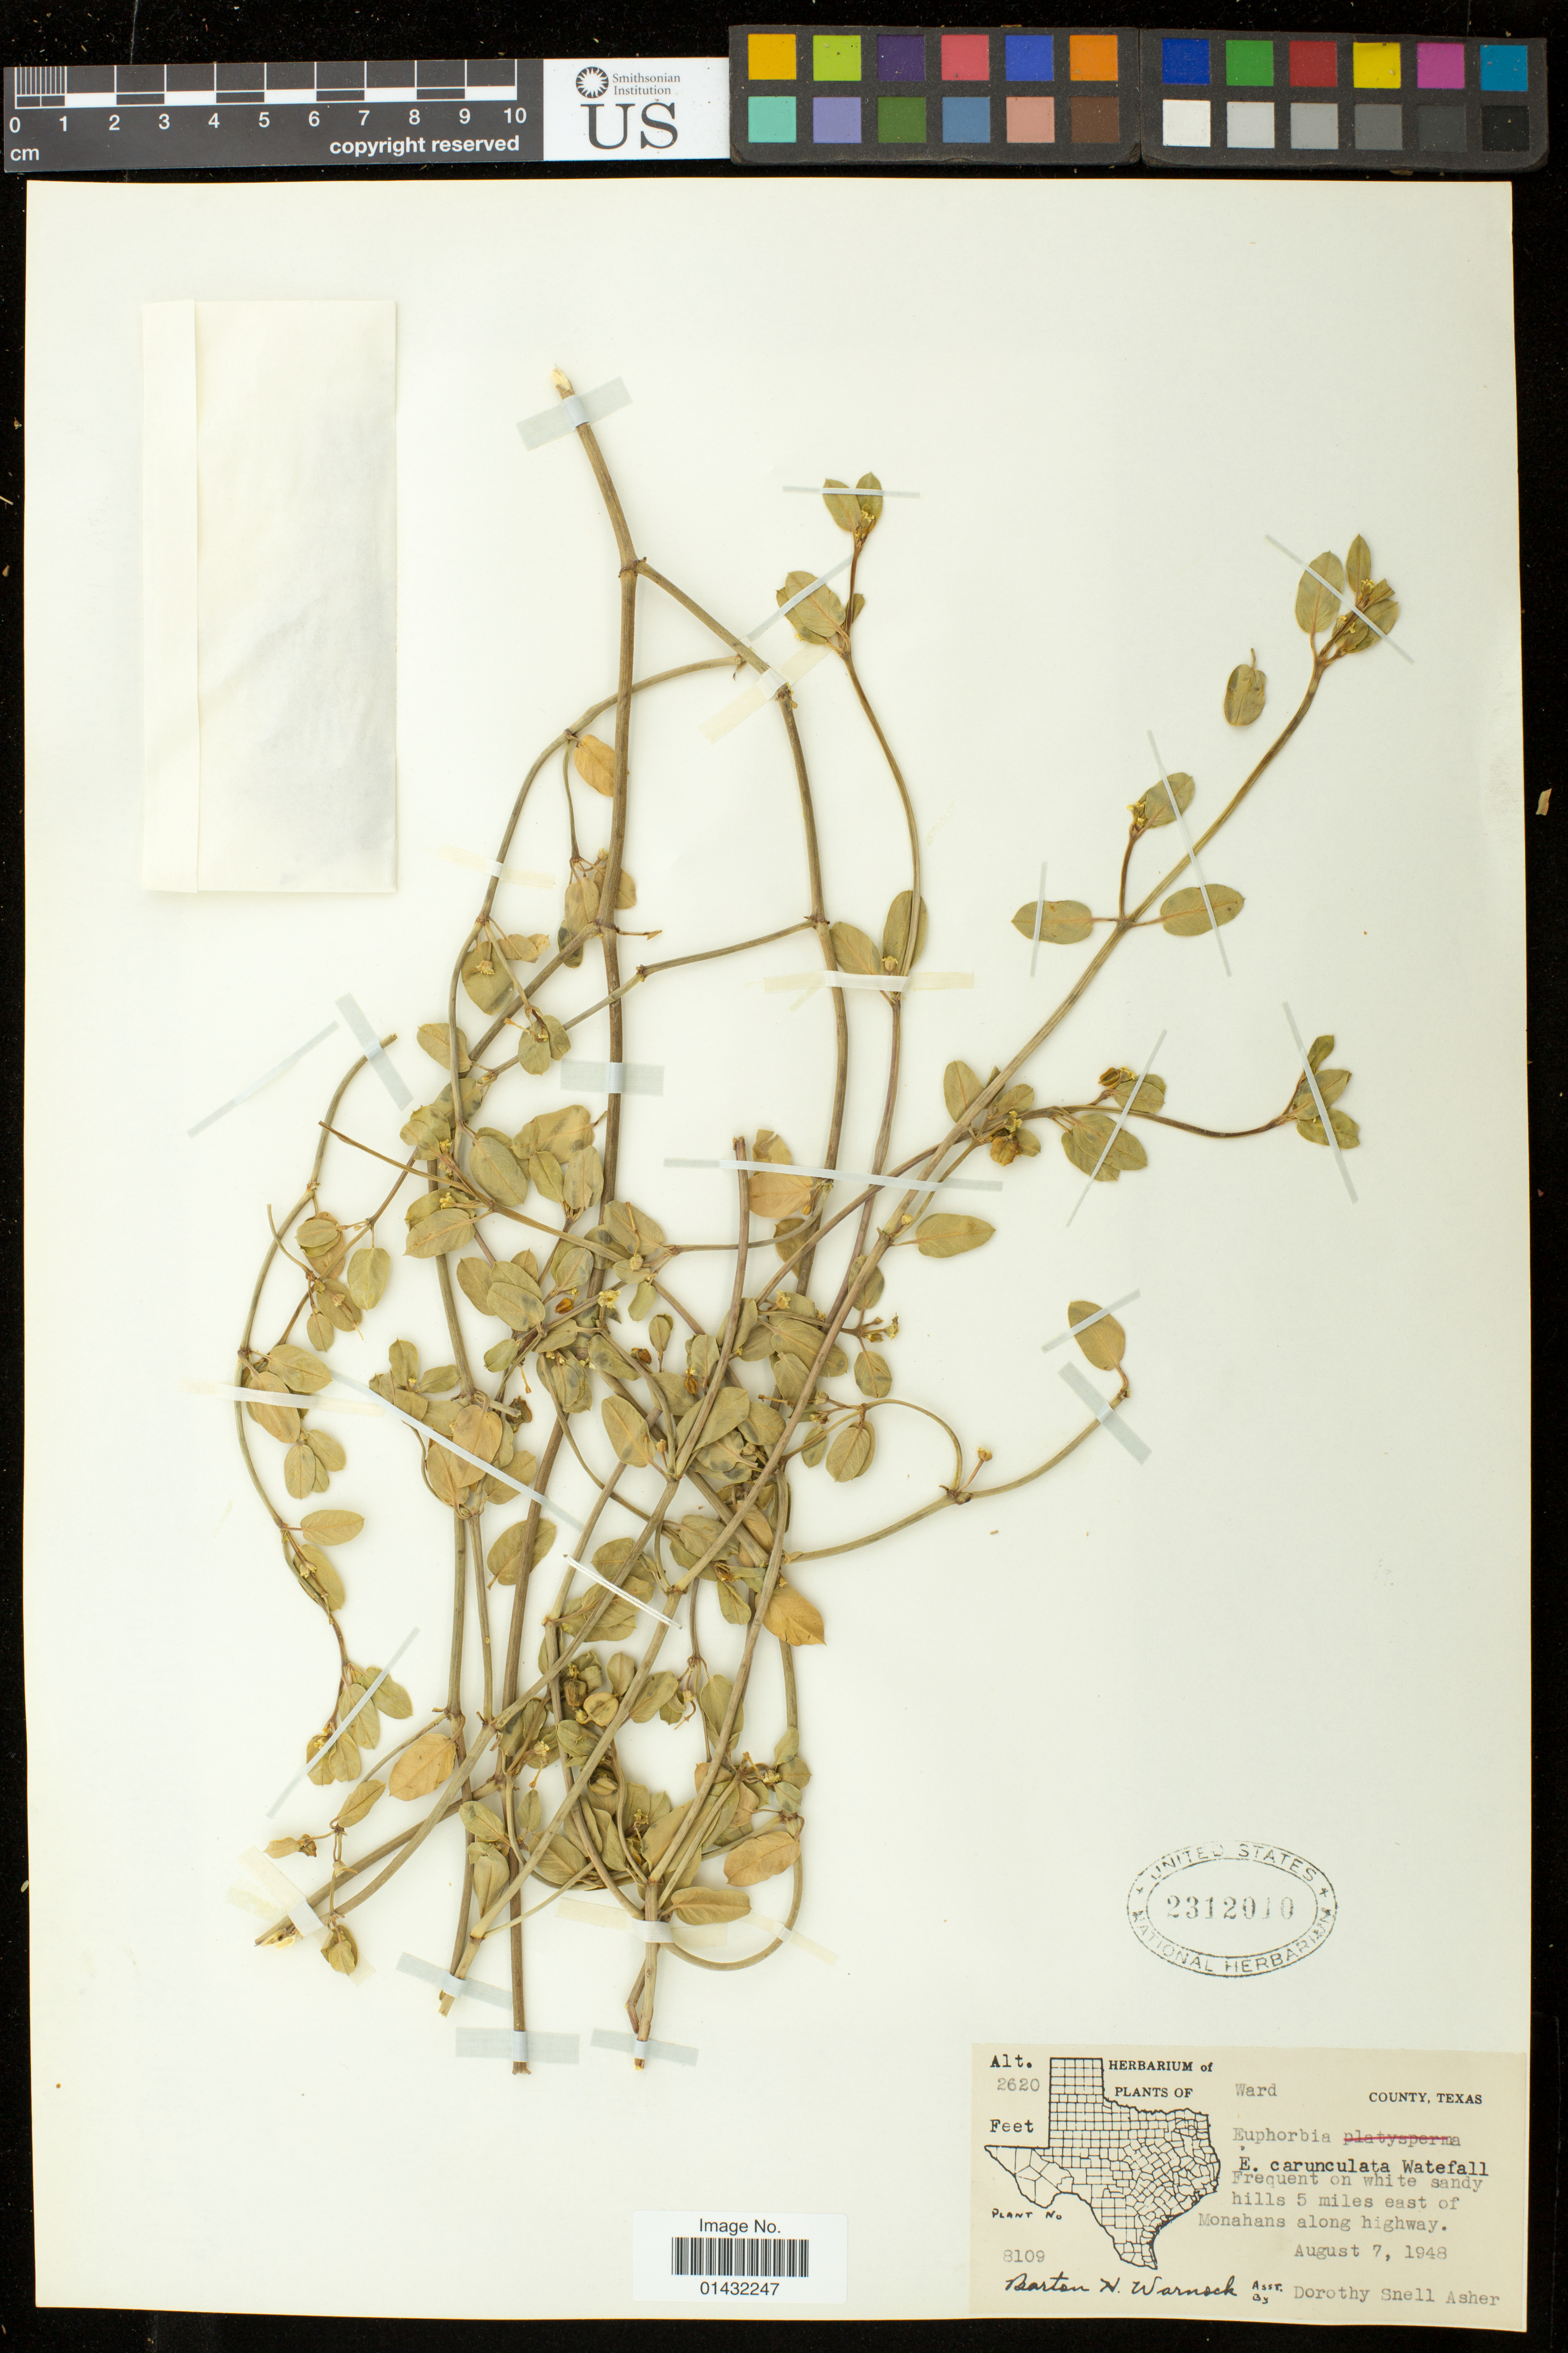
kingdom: Plantae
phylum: Tracheophyta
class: Magnoliopsida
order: Malpighiales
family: Euphorbiaceae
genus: Euphorbia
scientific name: Euphorbia carunculata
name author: Waterf.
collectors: B. H. Warnock & D. Asher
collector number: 8109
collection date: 1948-08-07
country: United States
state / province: Texas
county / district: Ward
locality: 5 miles east of Monahans along highway.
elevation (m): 799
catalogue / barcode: US 2312010